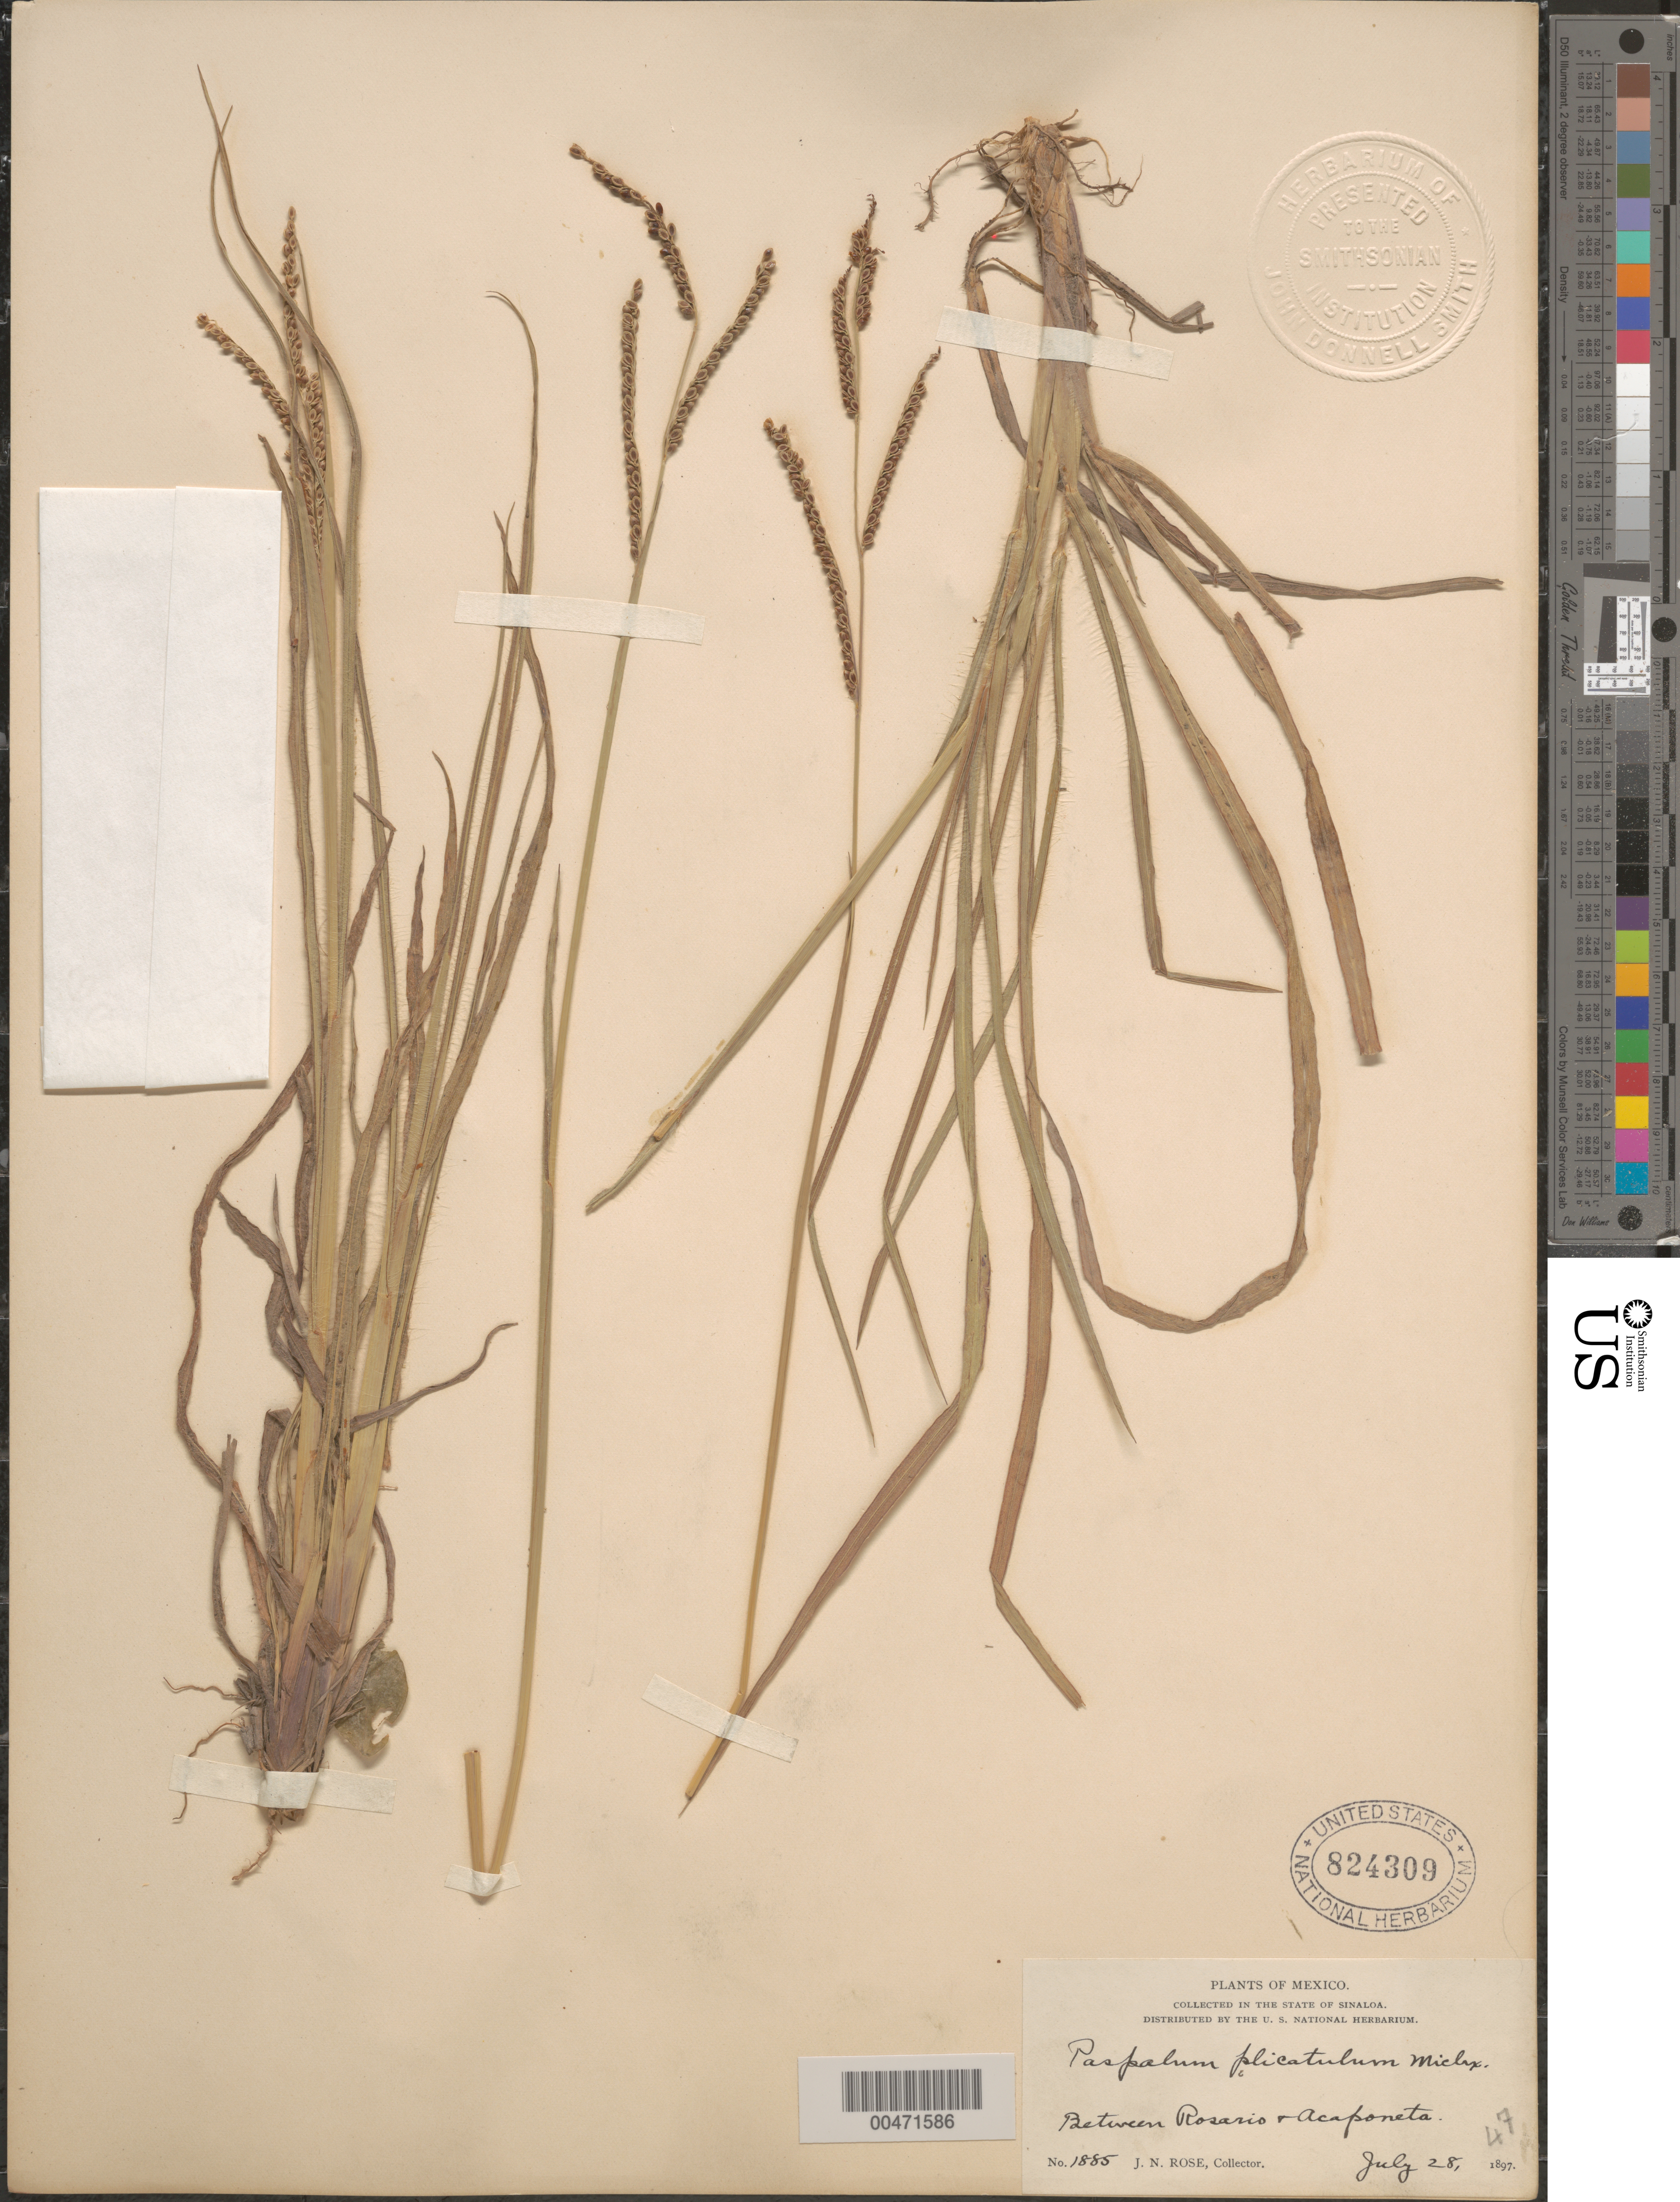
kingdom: Plantae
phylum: Tracheophyta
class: Liliopsida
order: Poales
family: Poaceae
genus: Paspalum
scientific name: Paspalum plicatulum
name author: Michx.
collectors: J. N. Rose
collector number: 1885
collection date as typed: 28 Jul 1897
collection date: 1897-07-28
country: Mexico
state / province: Sinaloa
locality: Between Rosario & Acaponeta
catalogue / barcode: US 824309